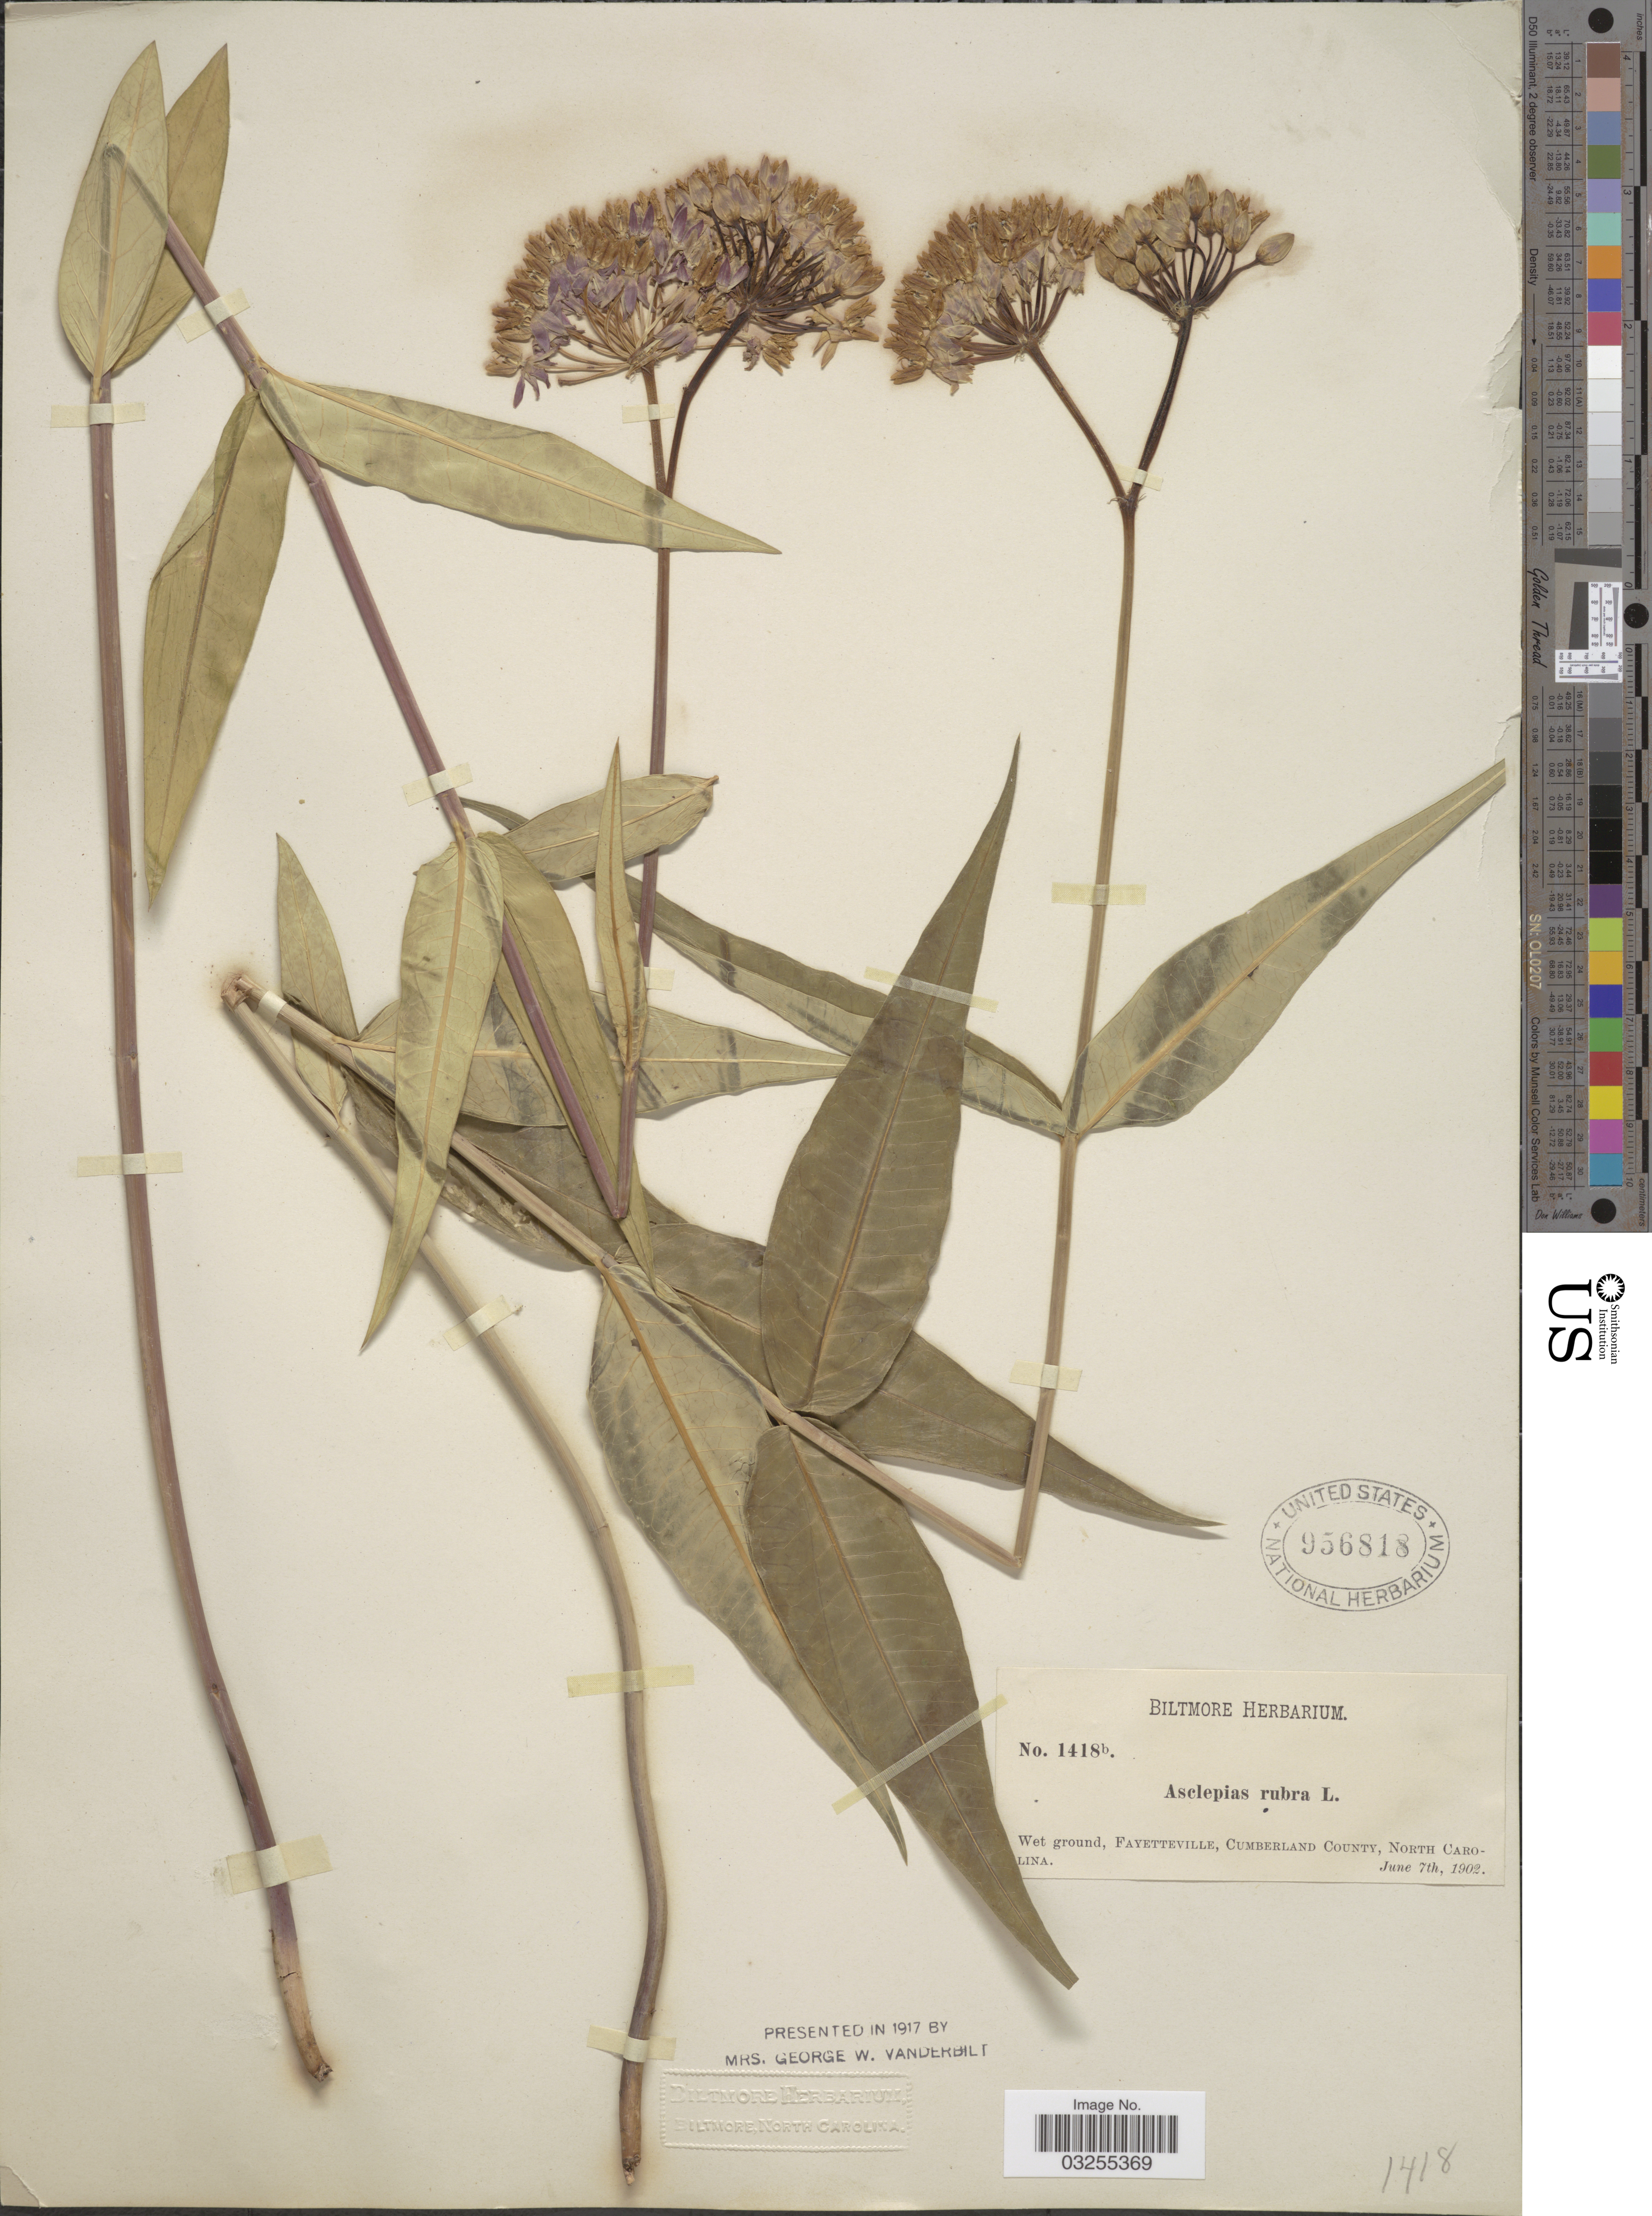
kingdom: Plantae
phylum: Tracheophyta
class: Magnoliopsida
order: Gentianales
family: Apocynaceae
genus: Asclepias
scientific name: Asclepias rubra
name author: L.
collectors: ex herb. Biltmore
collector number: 1418b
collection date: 1902-06-07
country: United States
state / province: North Carolina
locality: Wet ground, Fayetteville, Cumberland County.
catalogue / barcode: US 956818